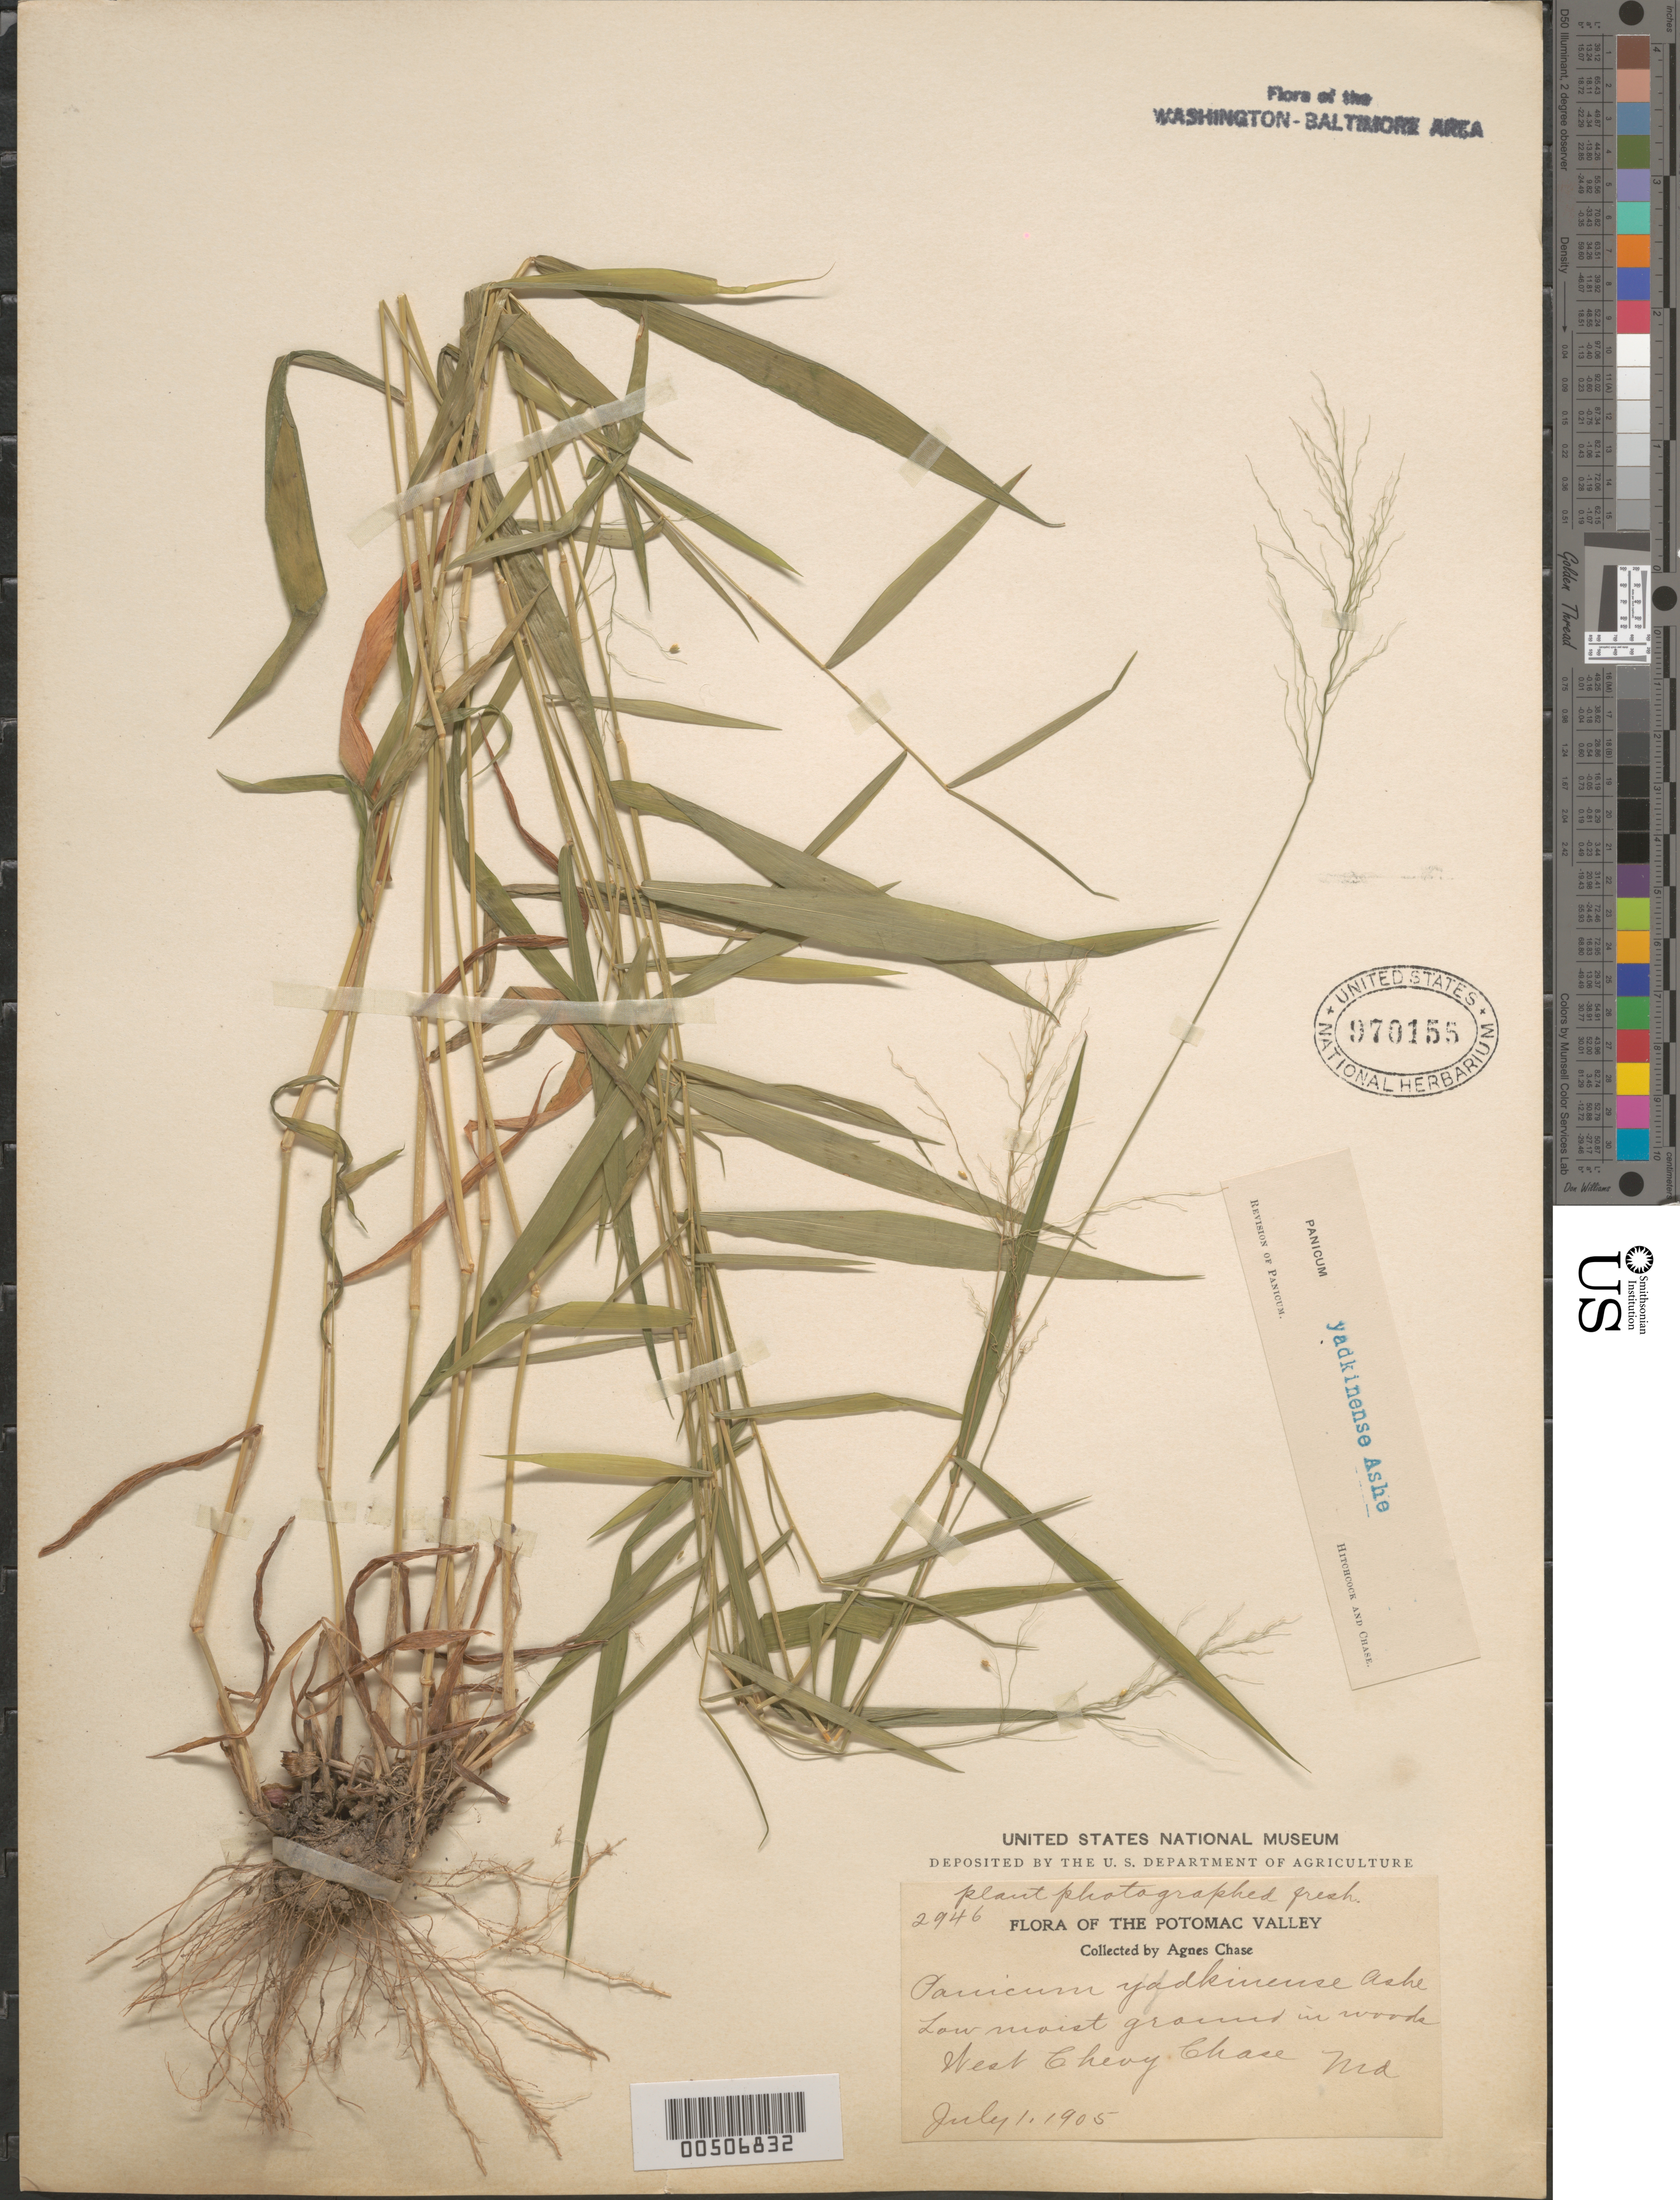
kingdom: Plantae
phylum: Tracheophyta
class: Liliopsida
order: Poales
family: Poaceae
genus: Dichanthelium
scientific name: Dichanthelium dichotomum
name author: (L.) Gould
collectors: A. Chase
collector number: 2946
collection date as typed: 01 Jul 1905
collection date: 1905-07-01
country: United States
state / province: Maryland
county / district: Montgomery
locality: West Chevy Chase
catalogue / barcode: US 970155